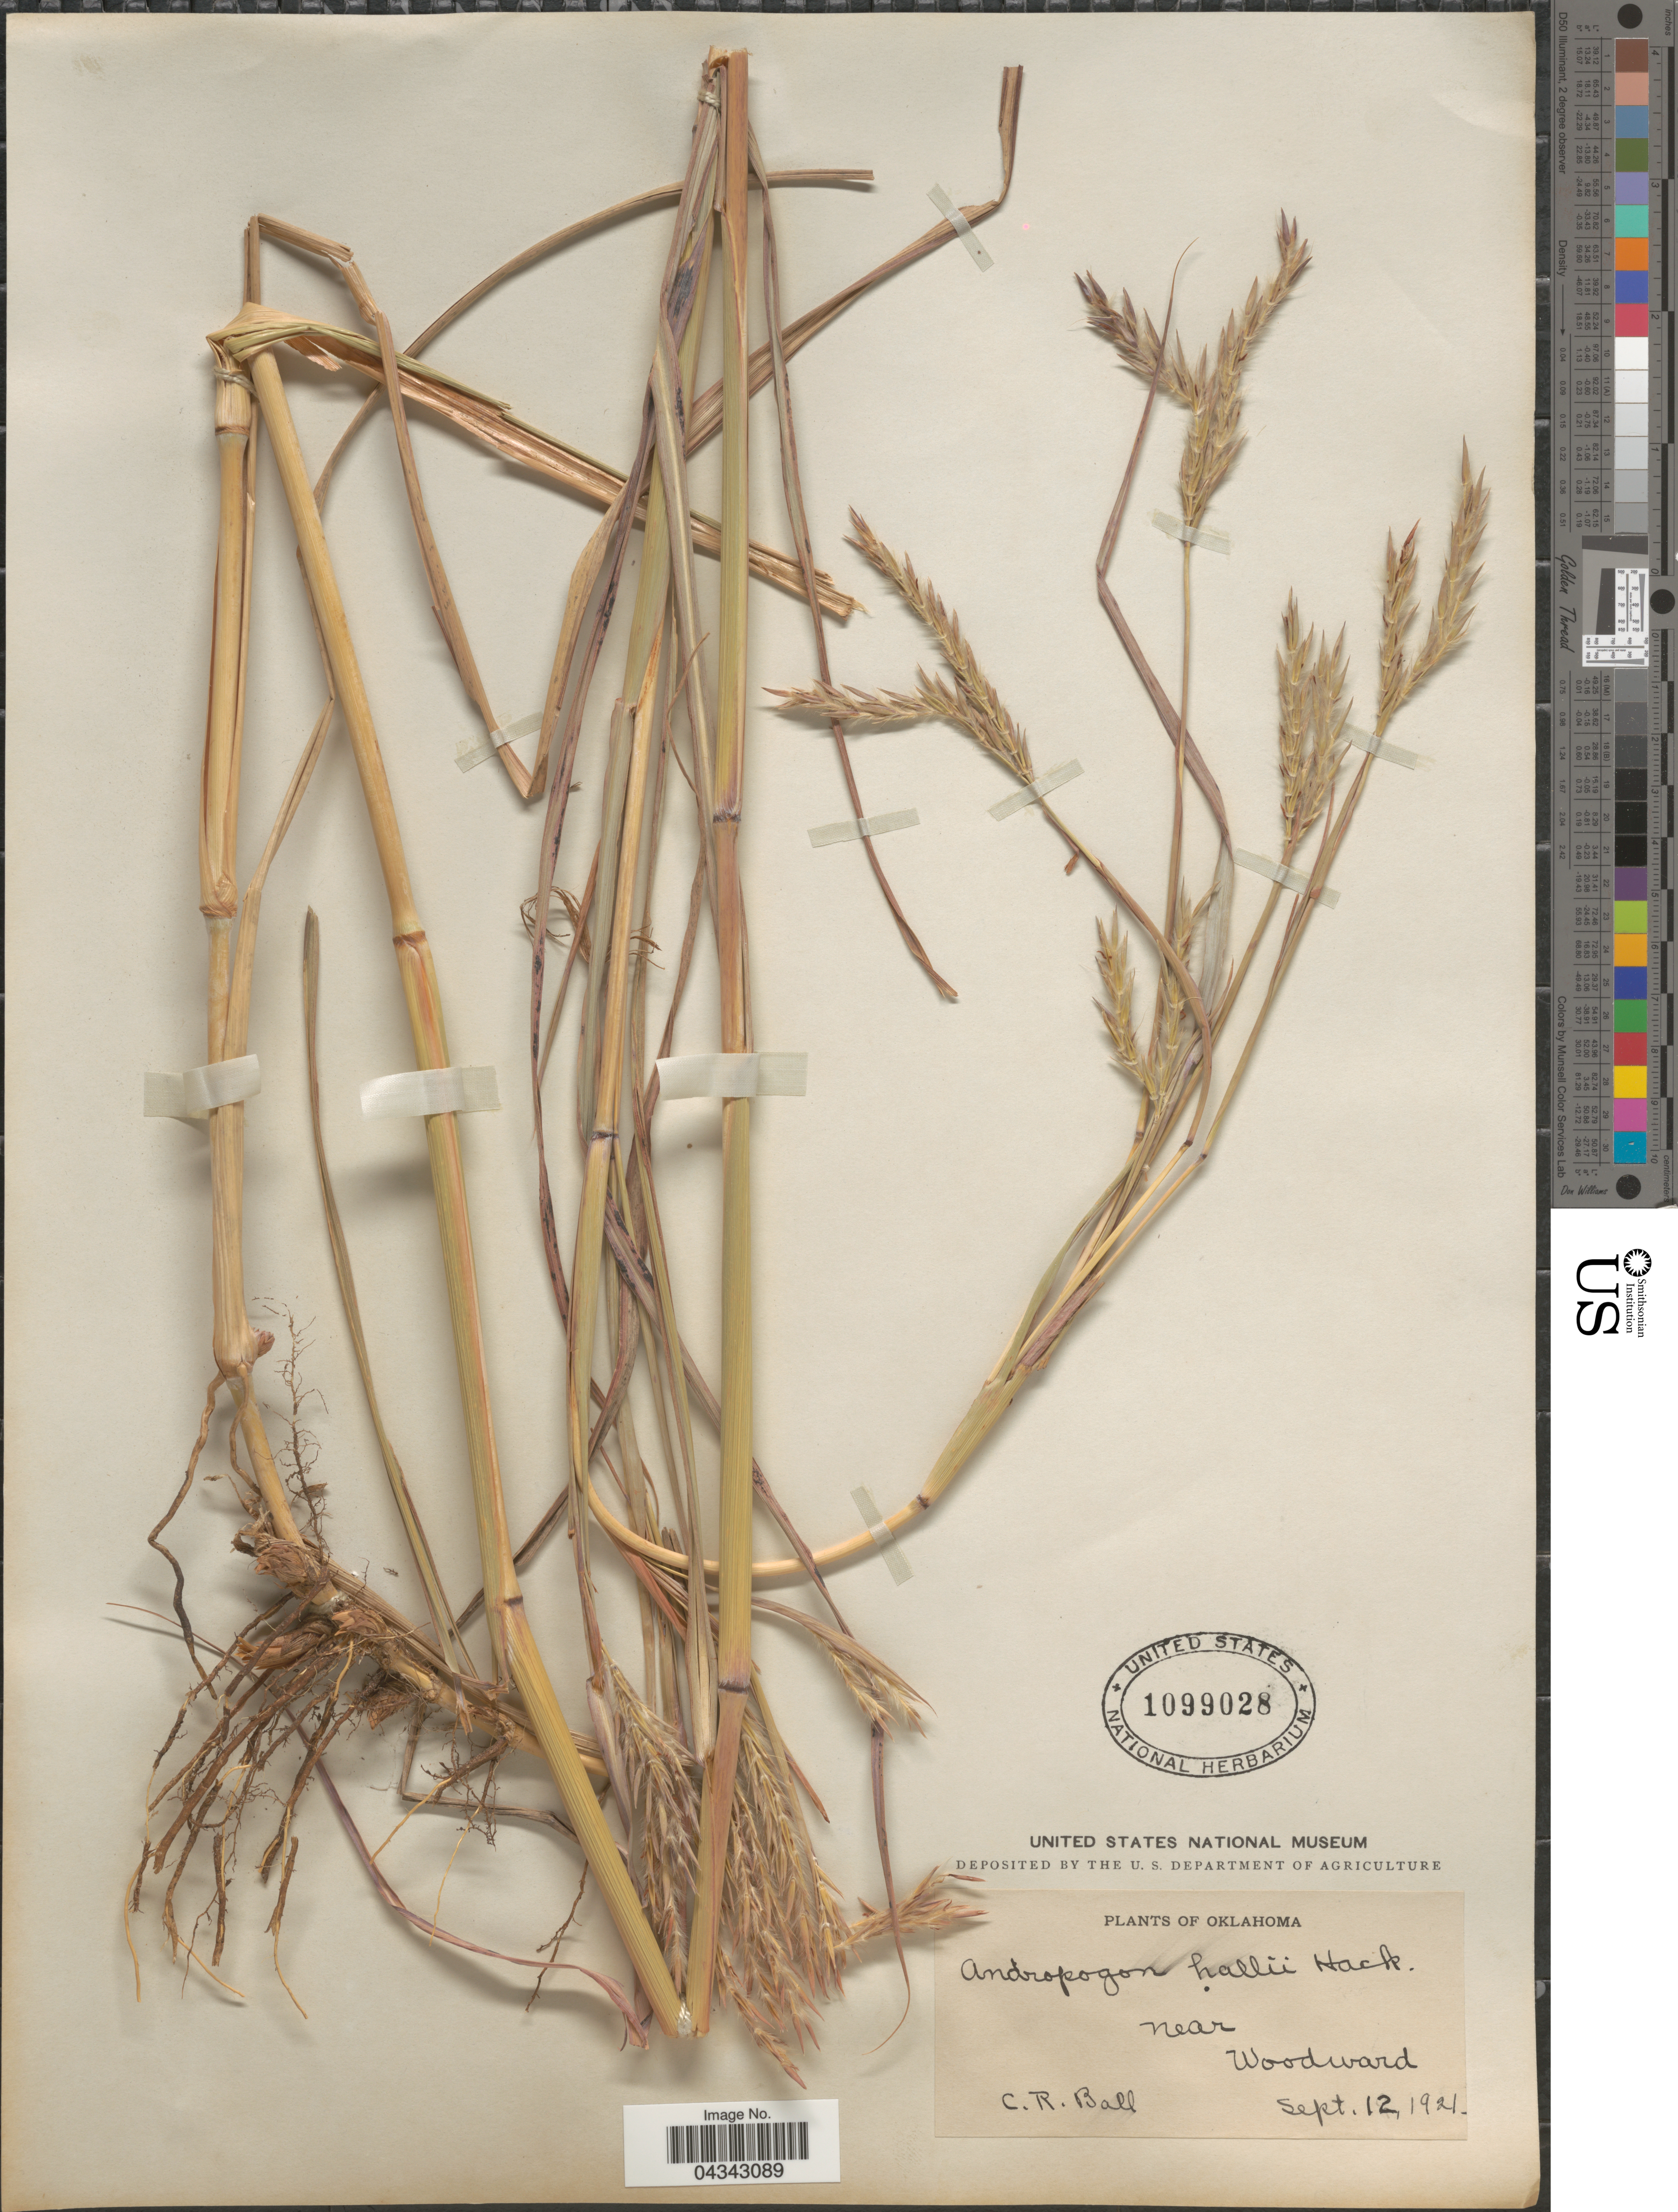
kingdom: Plantae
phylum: Tracheophyta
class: Liliopsida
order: Poales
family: Poaceae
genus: Andropogon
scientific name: Andropogon gerardii subsp. hallii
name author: (Hack.) Wipff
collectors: C. R. Ball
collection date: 1921-09-12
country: United States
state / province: Oklahoma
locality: Near Woodward.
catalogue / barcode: US 1099028